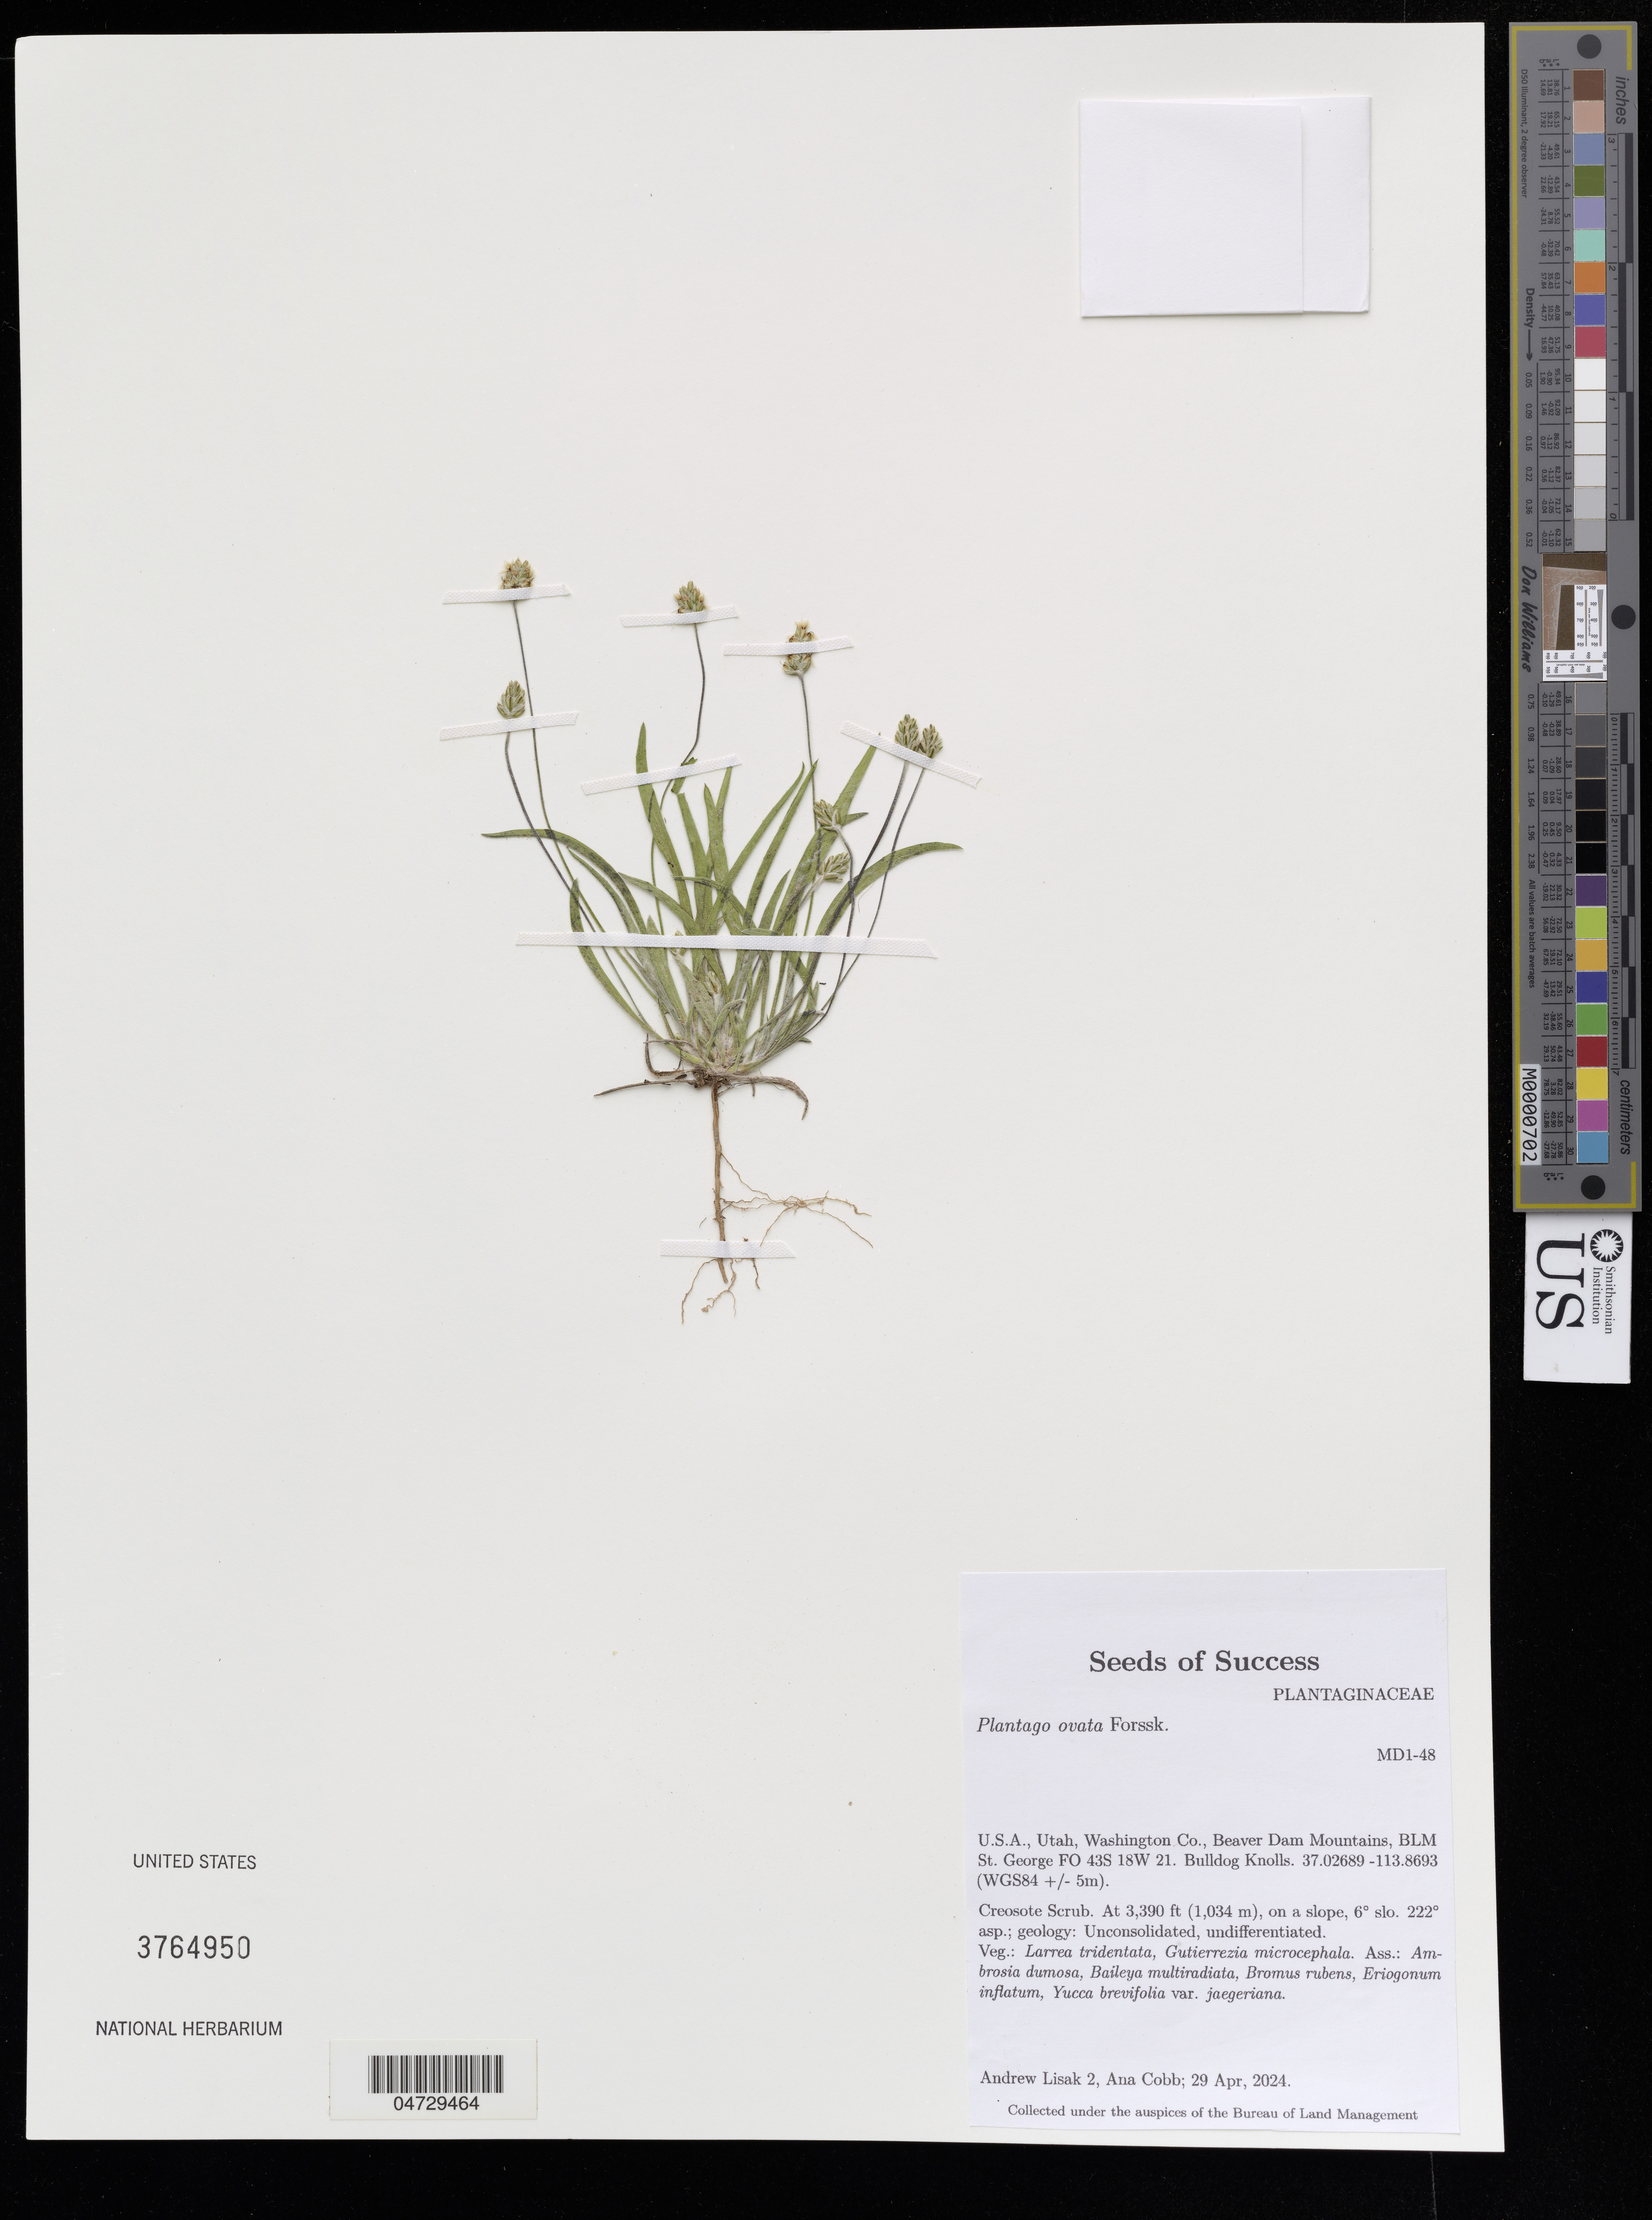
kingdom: Plantae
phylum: Tracheophyta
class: Magnoliopsida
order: Lamiales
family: Plantaginaceae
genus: Plantago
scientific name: Plantago ovata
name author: Forssk.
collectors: A. Lisak & A. Cobb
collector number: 2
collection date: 2024-04-29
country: United States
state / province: Utah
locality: Washington Co., Beaver Dam Mountains, BLM St. George FO 43S 18W 21. Bulldog Knolls. (WGS84 +/- 5m).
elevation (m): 1034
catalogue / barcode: US 3764950